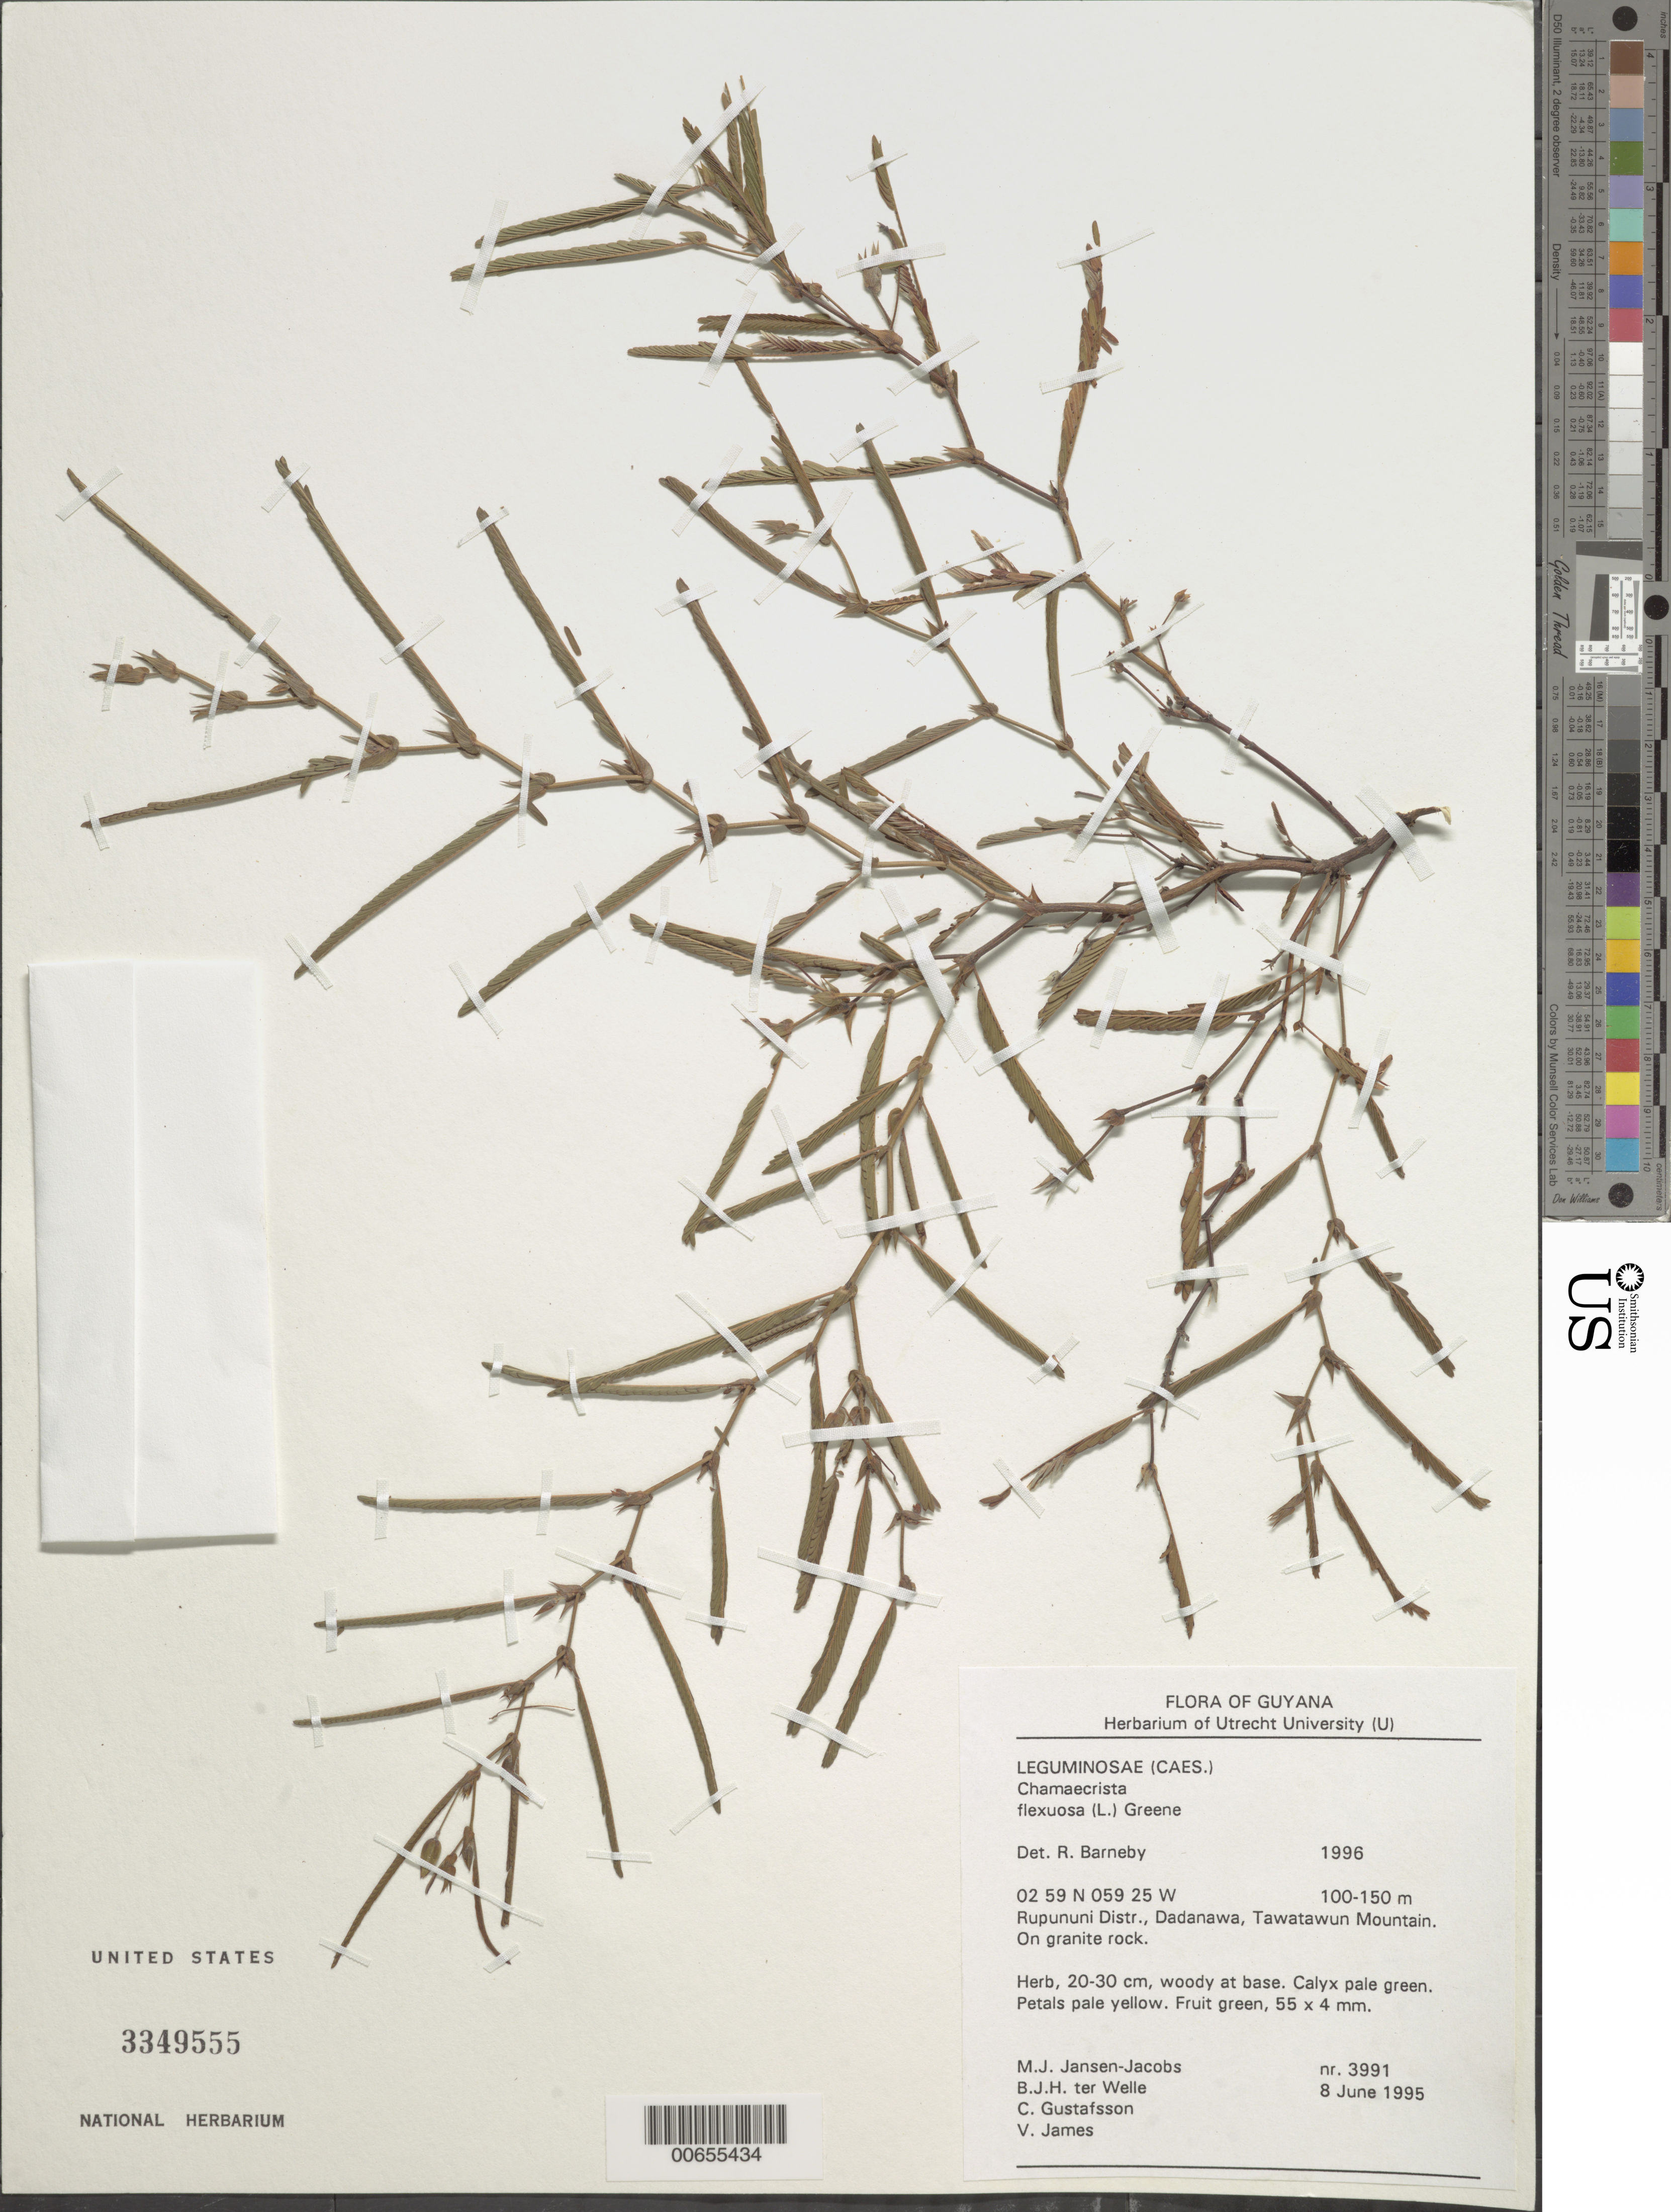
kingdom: Plantae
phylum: Tracheophyta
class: Magnoliopsida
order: Fabales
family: Fabaceae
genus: Chamaecrista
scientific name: Chamaecrista flexuosa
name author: (L.) Greene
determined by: Barneby, Rupert C., (NY)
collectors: M. J. Jansen-Jacobs, B. Welle, C. G. Gustafsson & V. James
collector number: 3991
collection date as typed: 8-Jun-95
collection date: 1995-06-08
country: Guyana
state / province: U. Takutu-U. Essequibo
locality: Dadanawa, Tawatawun Mt., Rupununi District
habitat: On granite rock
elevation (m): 100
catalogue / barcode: US 3349555